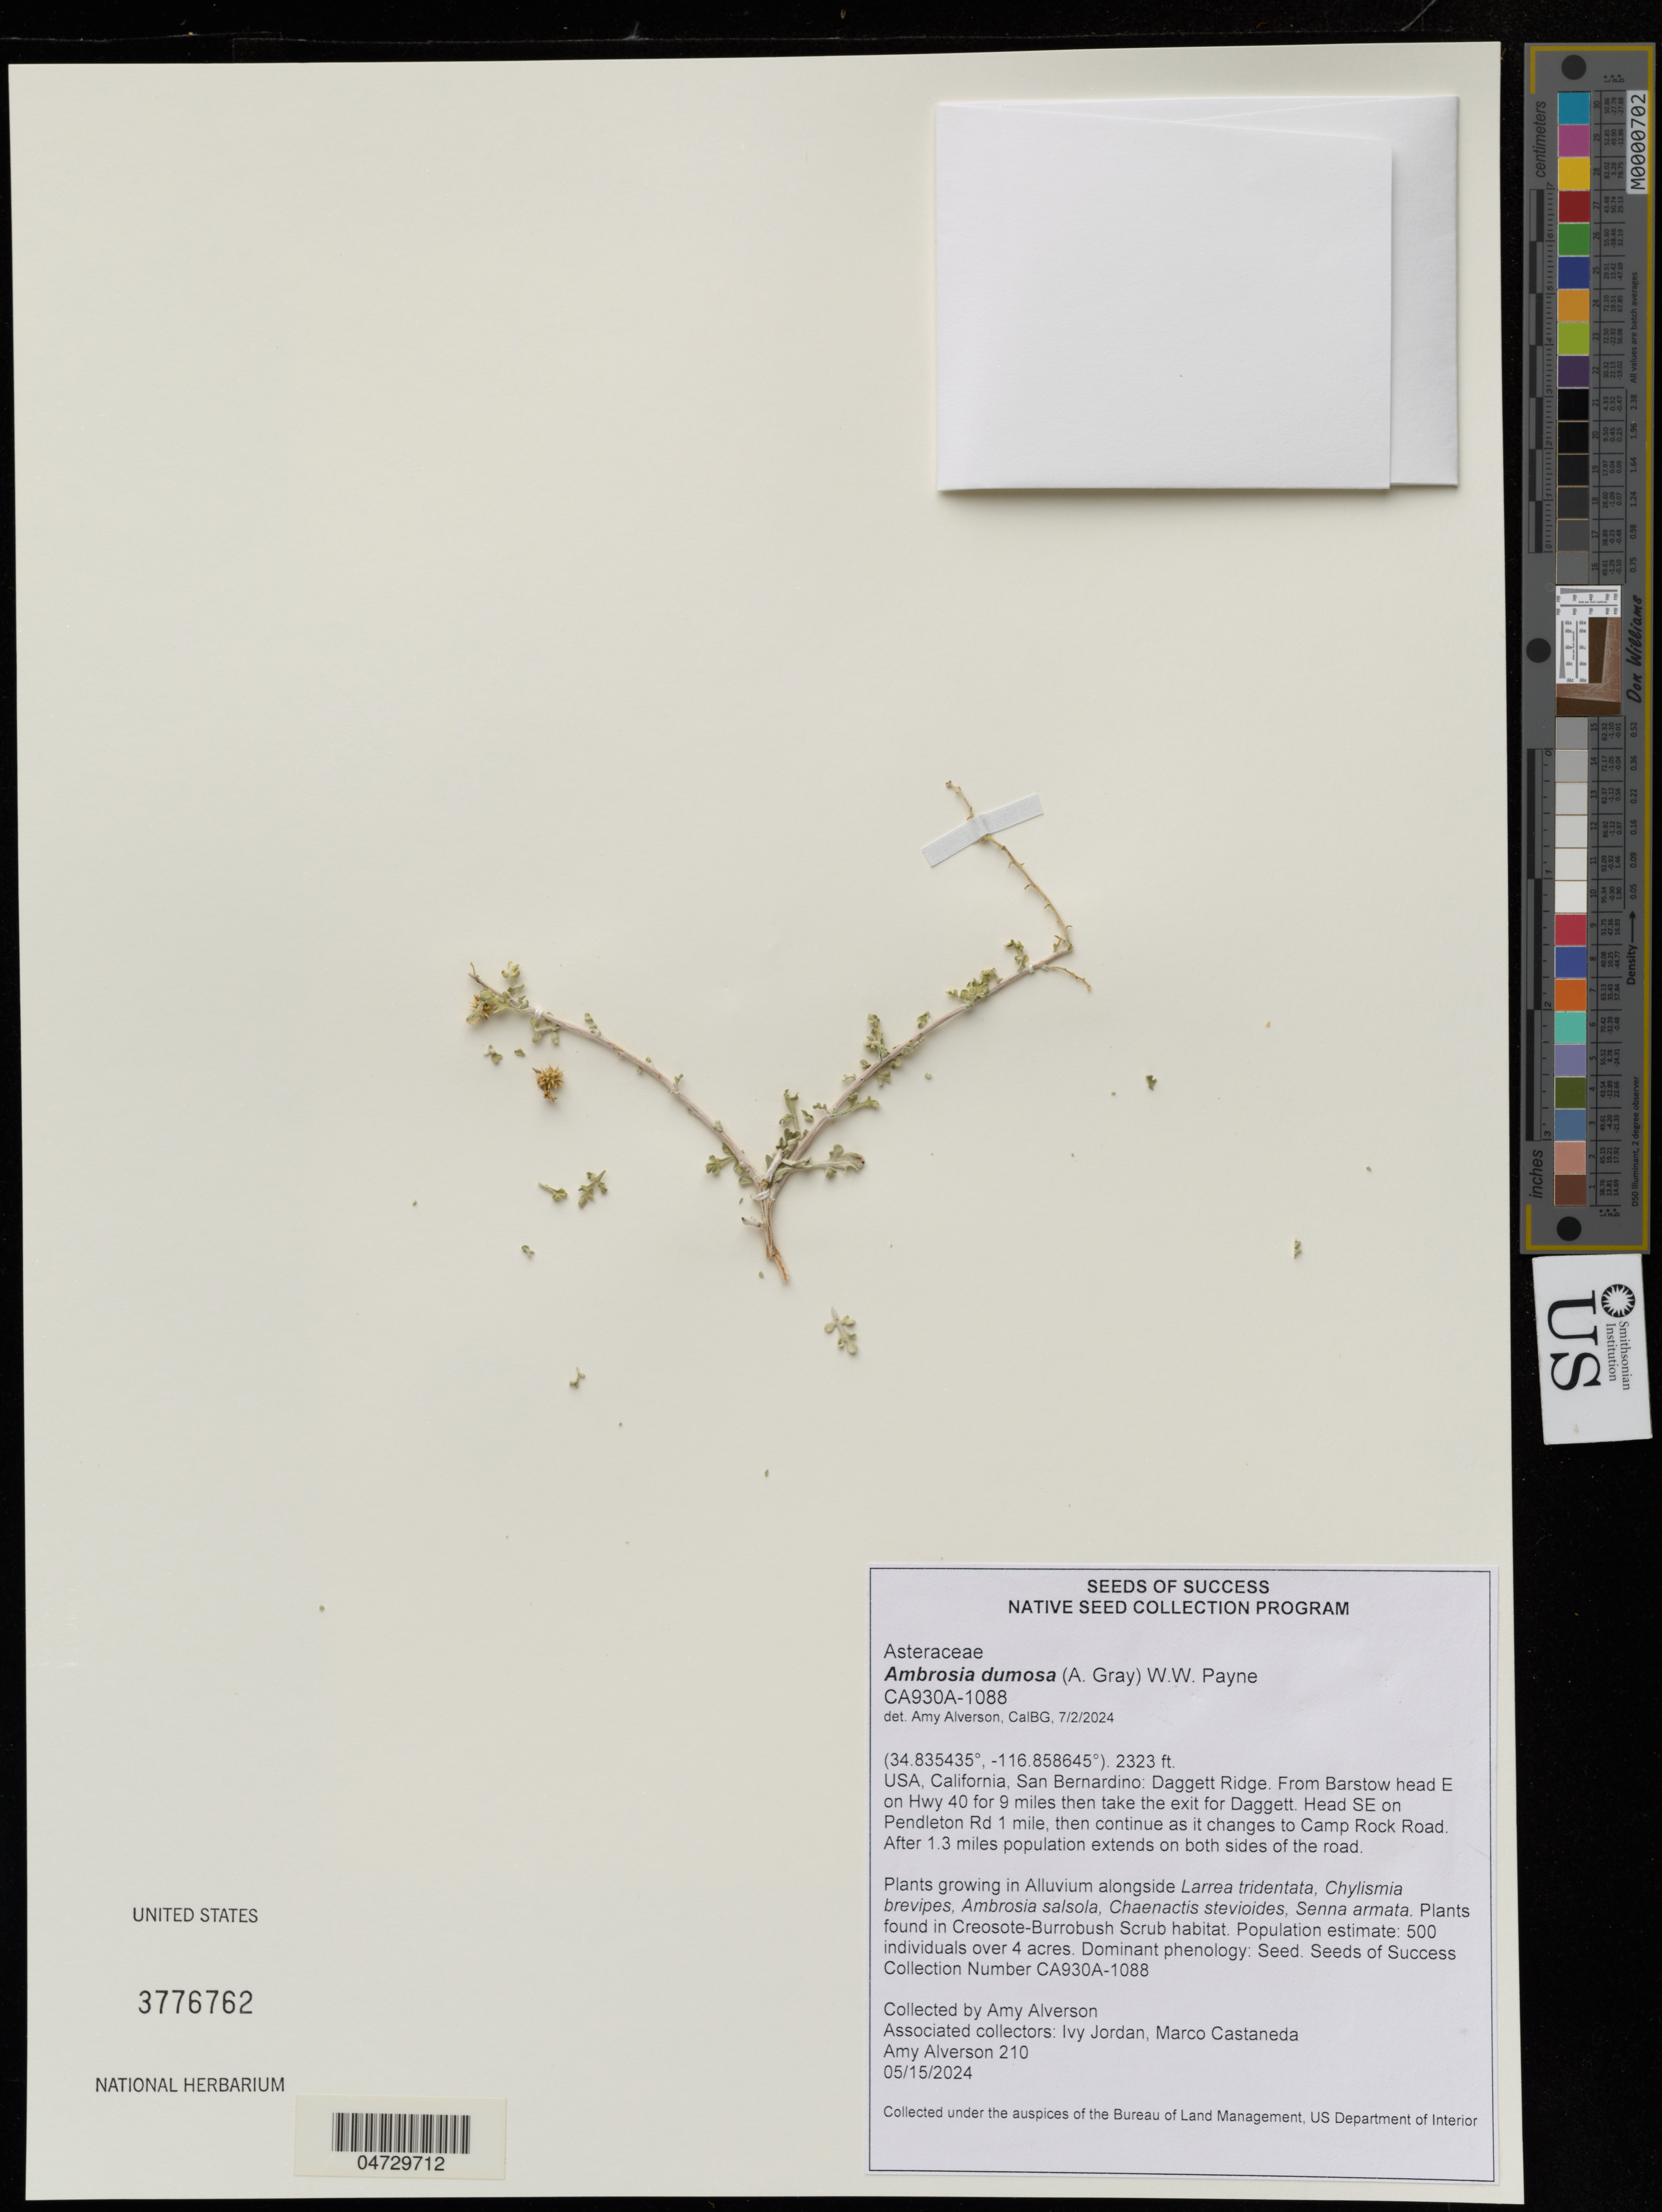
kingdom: Plantae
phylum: Tracheophyta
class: Magnoliopsida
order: Asterales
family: Asteraceae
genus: Ambrosia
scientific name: Ambrosia dumosa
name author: (A. Gray) W.W.Payne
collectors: A. Alverson, I. Jordan & M. Castañeda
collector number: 210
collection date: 2024-05-15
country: United States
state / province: California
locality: San Bernardino: Daggett Ridge. From Barstow head E on Hwy 40 for 9 miles then take the exit for Daggett. Head SE on Pendleton Rd 1 mile, then continue as it changes to Camp Rock Road. After 1.3 miles population extends on both sides of the road.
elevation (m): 708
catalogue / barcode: US 3776762